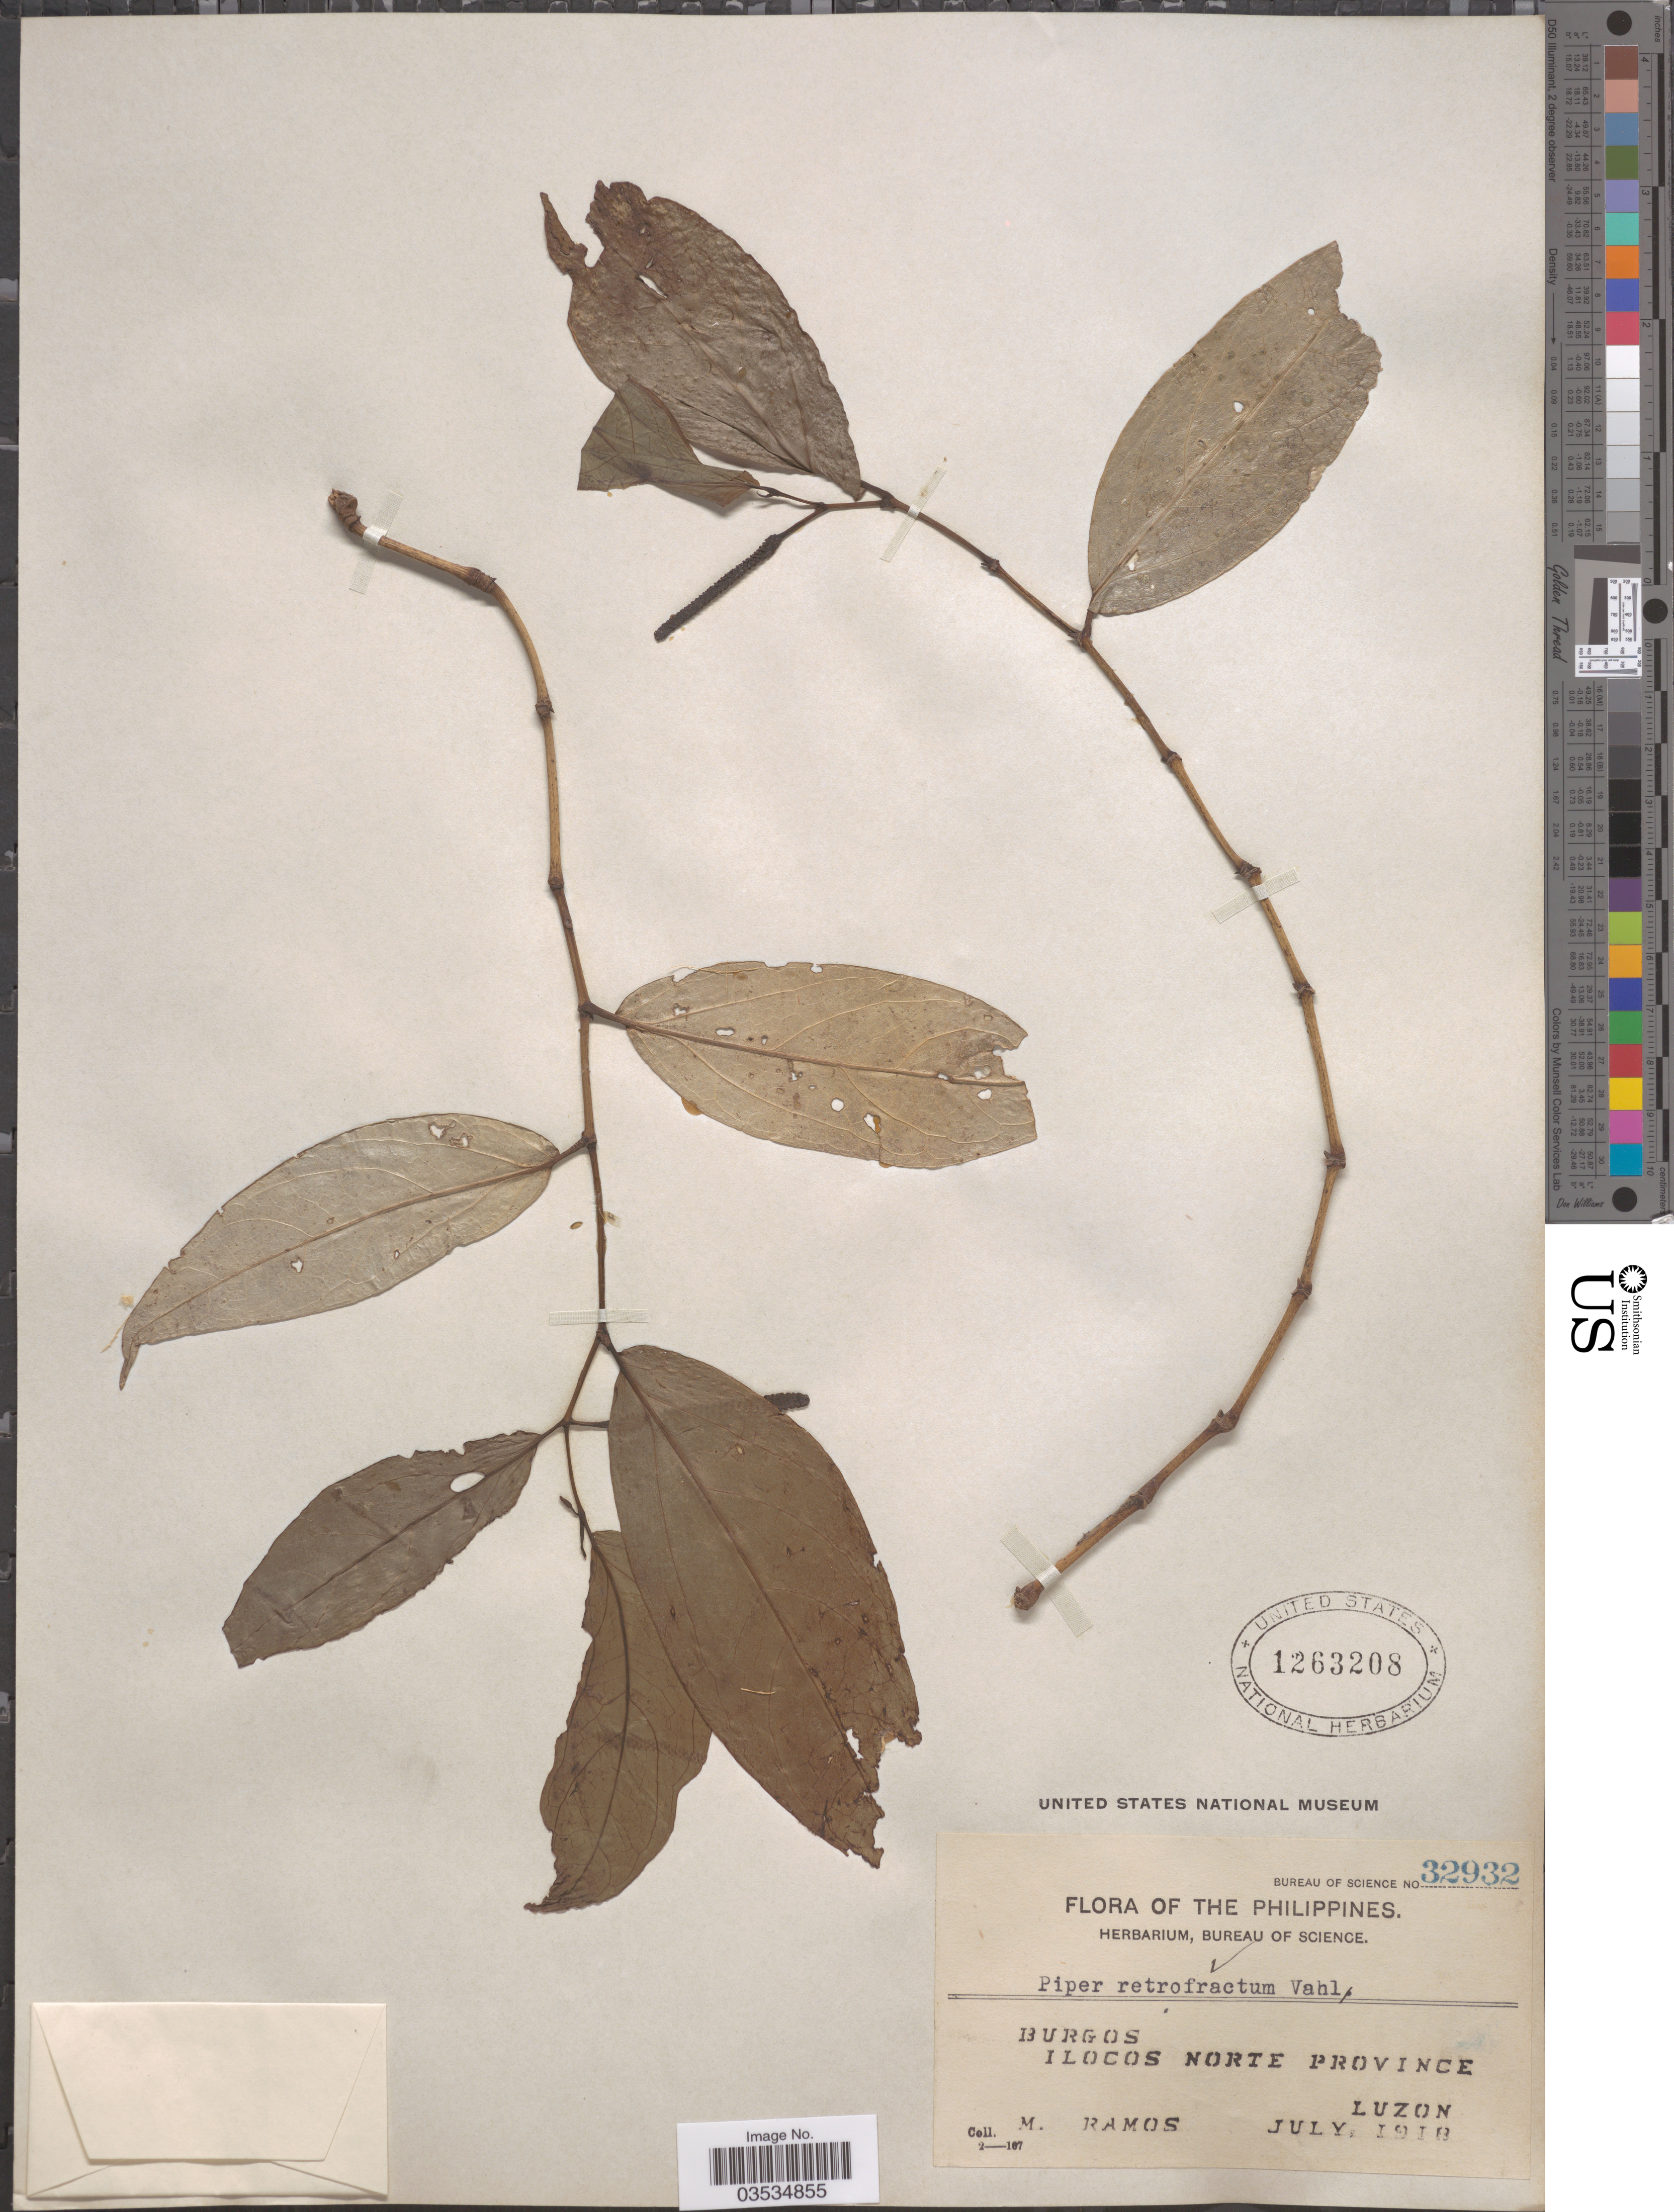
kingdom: Plantae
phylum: Tracheophyta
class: Magnoliopsida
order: Piperales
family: Piperaceae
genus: Piper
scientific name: Piper retrofractum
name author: Vahl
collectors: M. Ramos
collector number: Bureau of Science 32932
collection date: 1918-07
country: Philippines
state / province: Ilocos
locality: Burgos. Ilocos Norte Province. Luzon.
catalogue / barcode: US 1263208